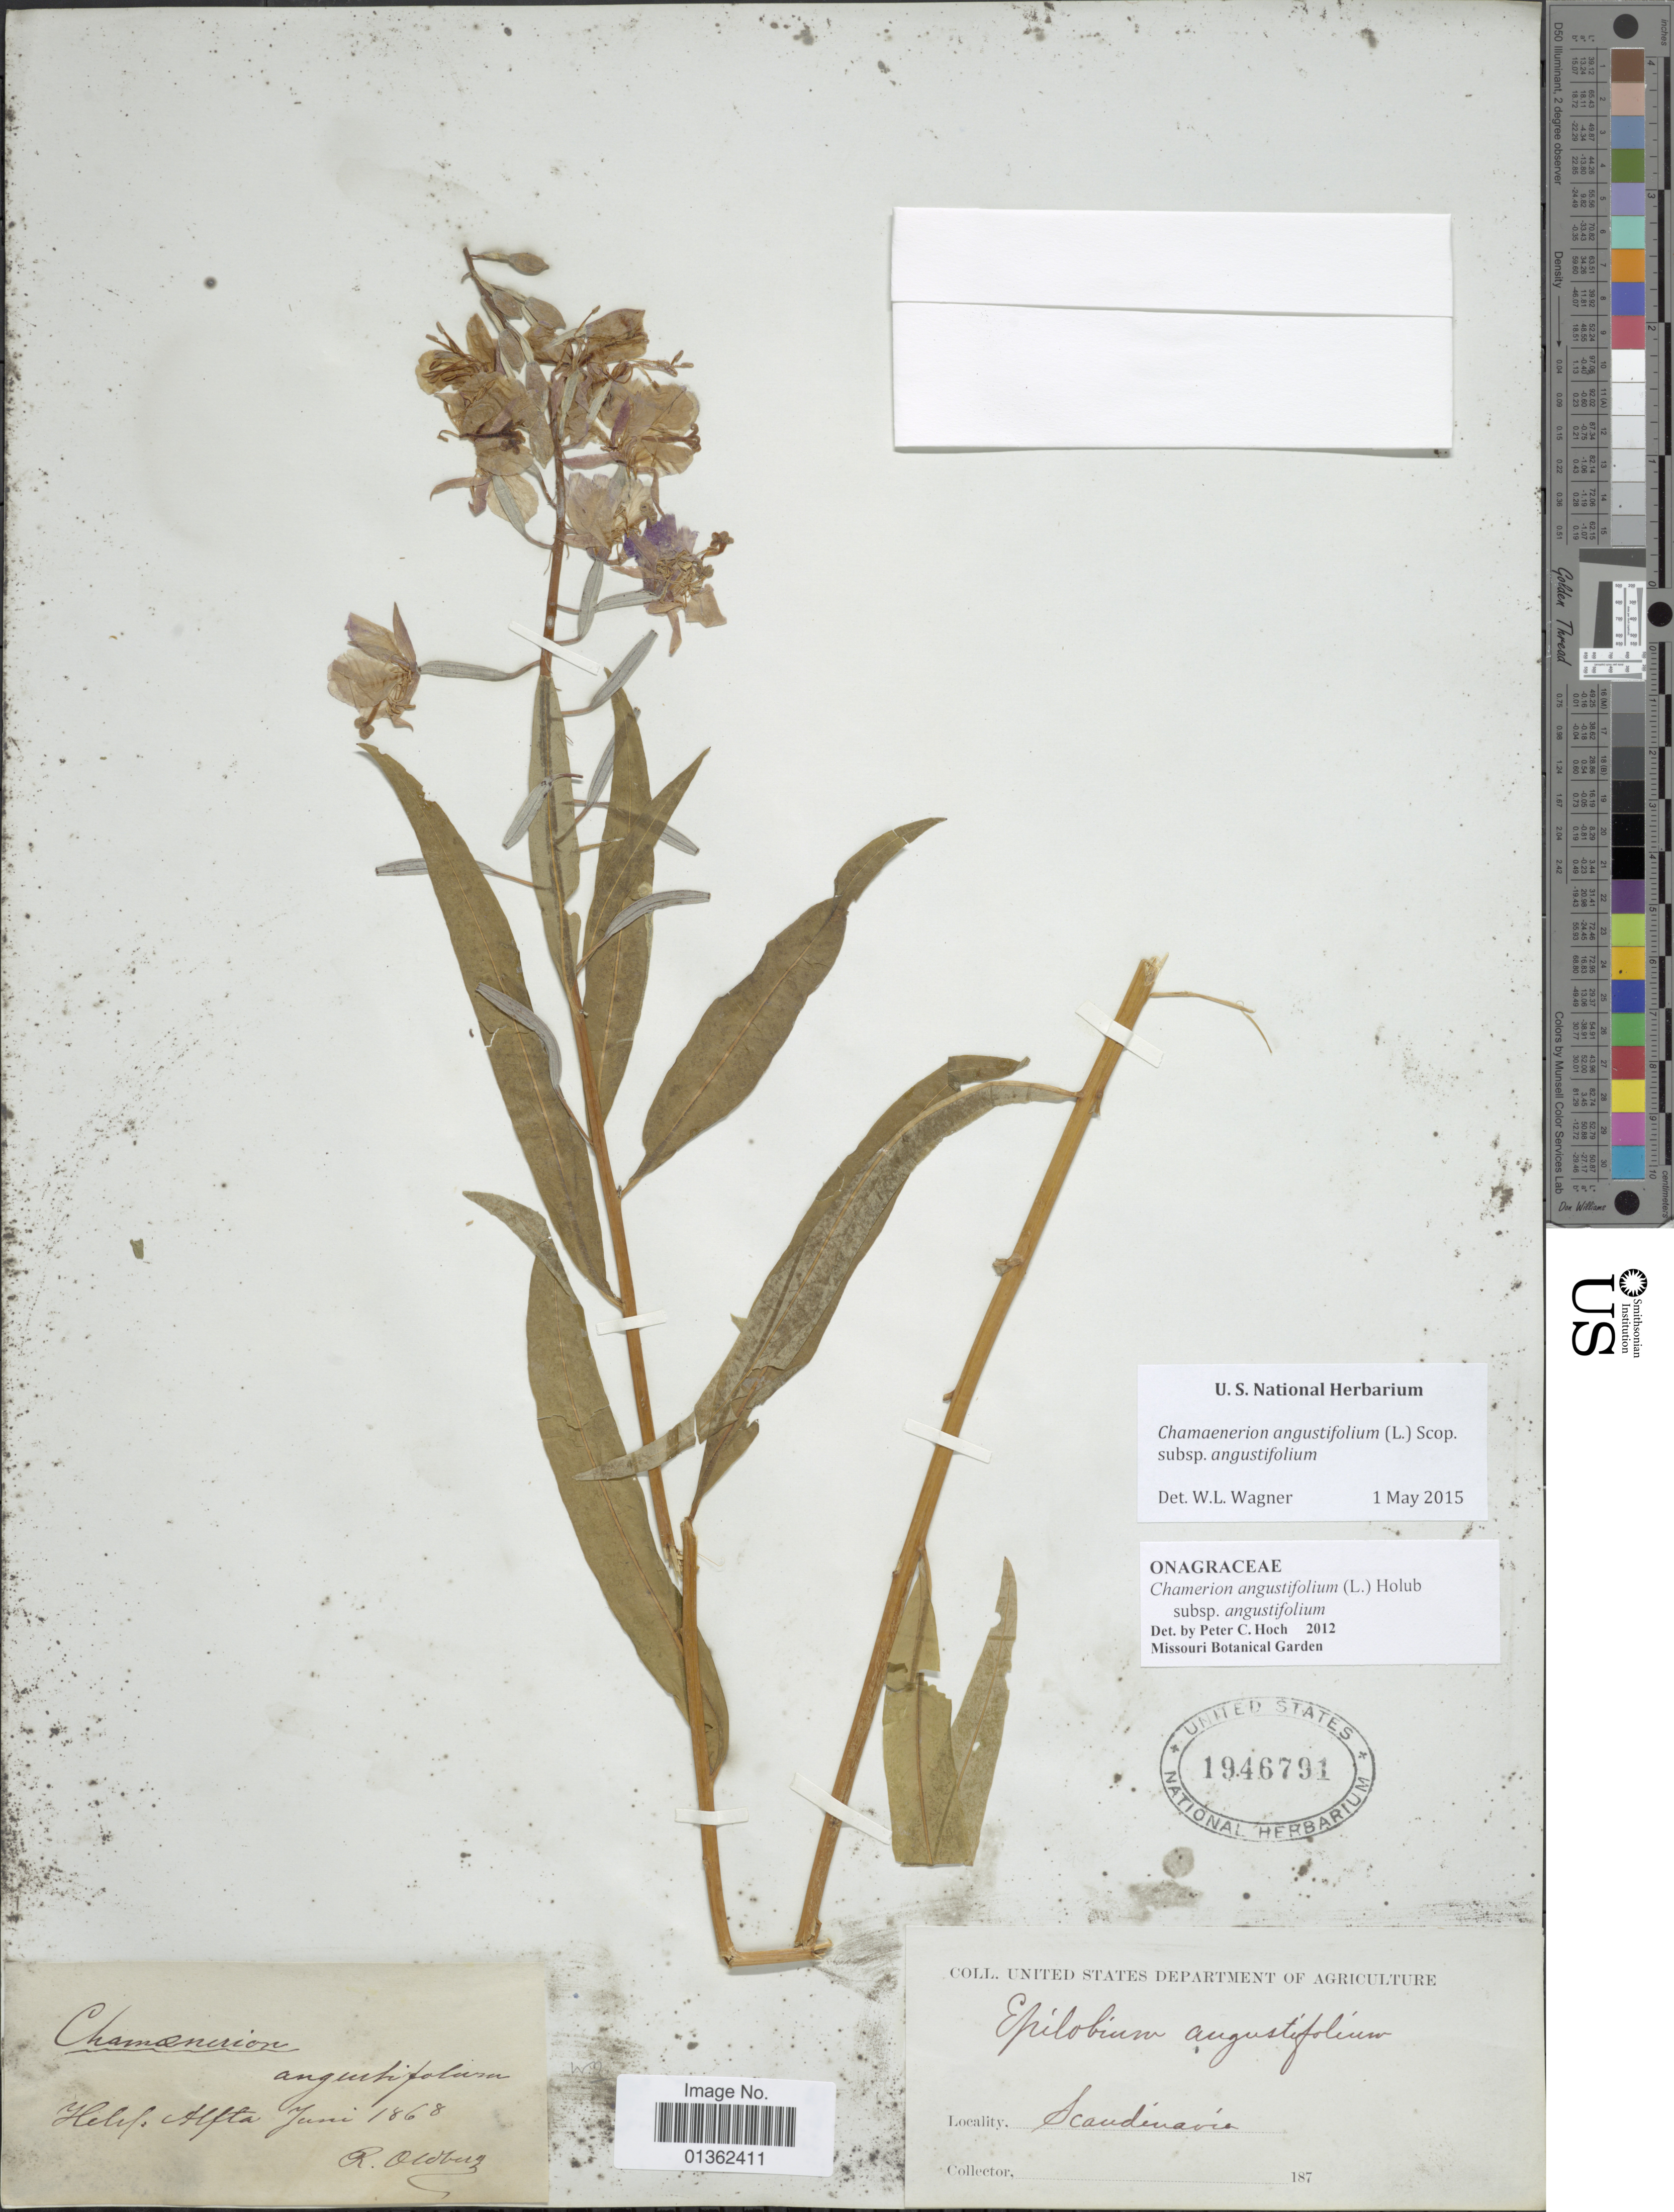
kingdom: Plantae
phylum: Tracheophyta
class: Magnoliopsida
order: Myrtales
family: Onagraceae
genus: Chamaenerion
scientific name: Chamaenerion angustifolium subsp. angustifolium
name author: (L.) Scop.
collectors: R. Oldberg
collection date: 1868-06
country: Sweden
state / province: Gävleborg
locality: Helsl: Alfta. Scandinavia.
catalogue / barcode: US 1946791